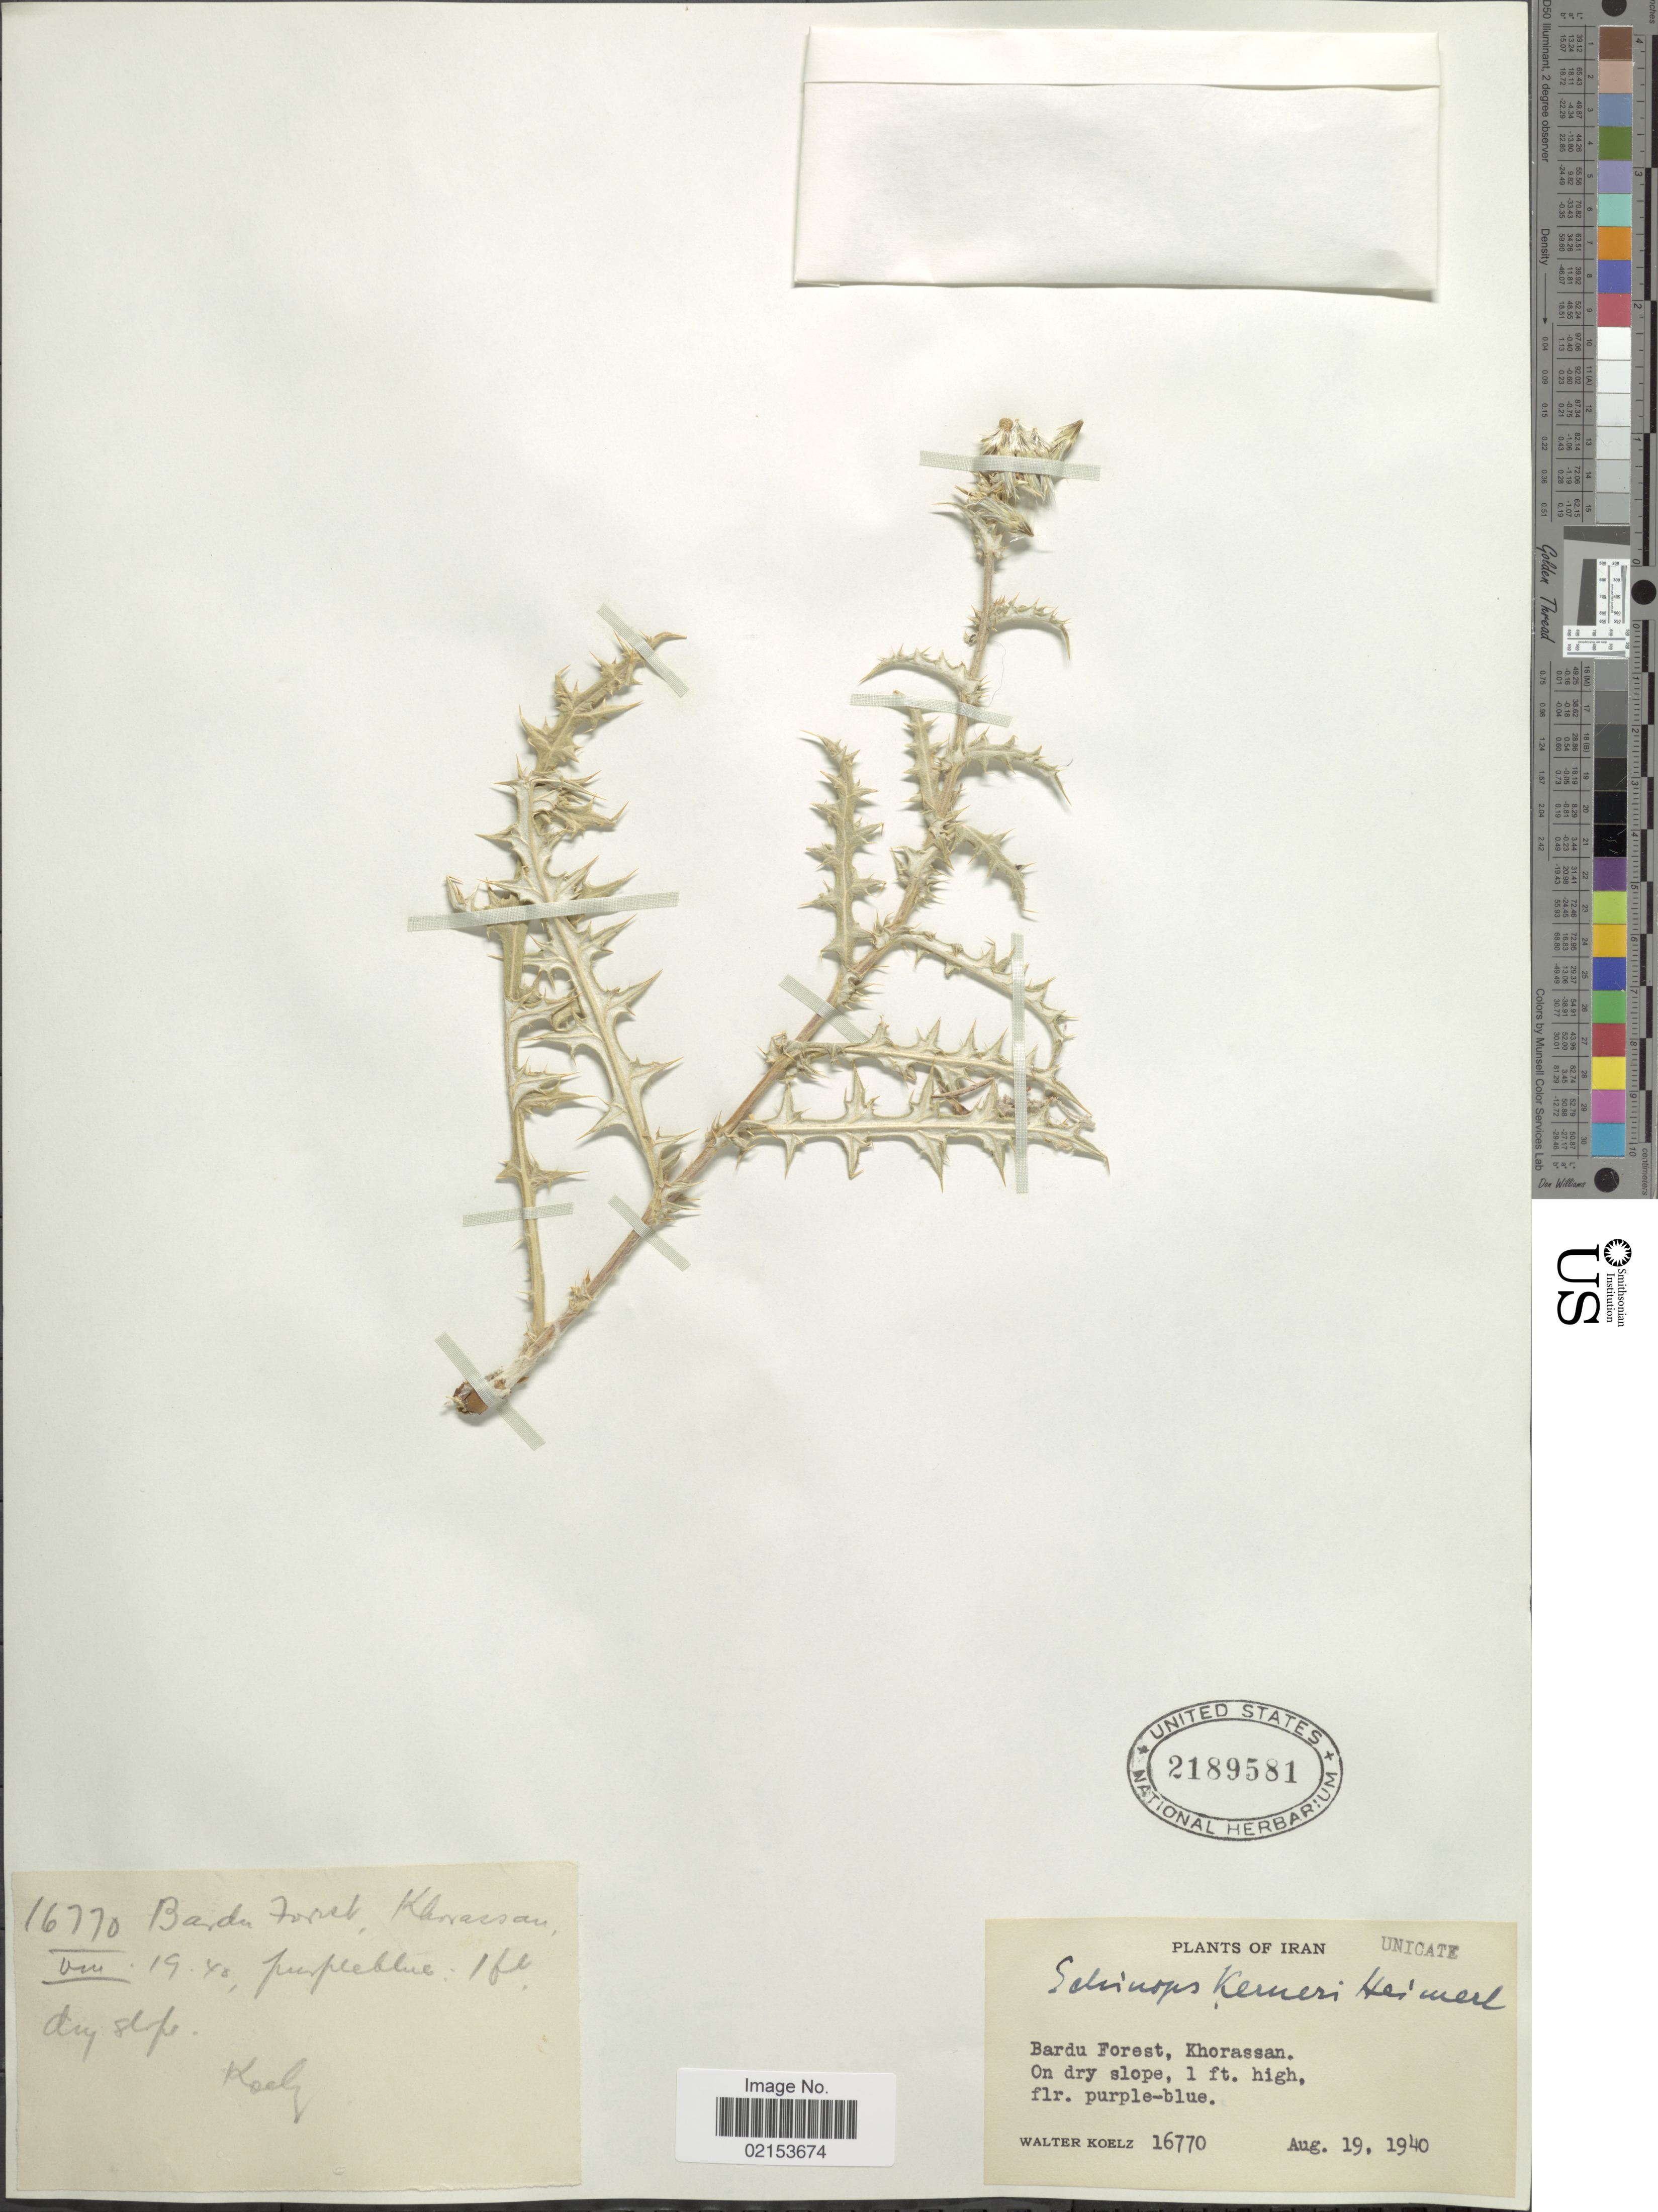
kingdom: Plantae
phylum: Tracheophyta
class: Magnoliopsida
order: Asterales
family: Asteraceae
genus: Echinops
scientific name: Echinops ritrodes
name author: Bunge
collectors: W. N. Koelz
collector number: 16770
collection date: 1940-08-19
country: Iran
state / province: Khorasan [obsolete]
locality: Bardu Forest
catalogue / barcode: US 2189581